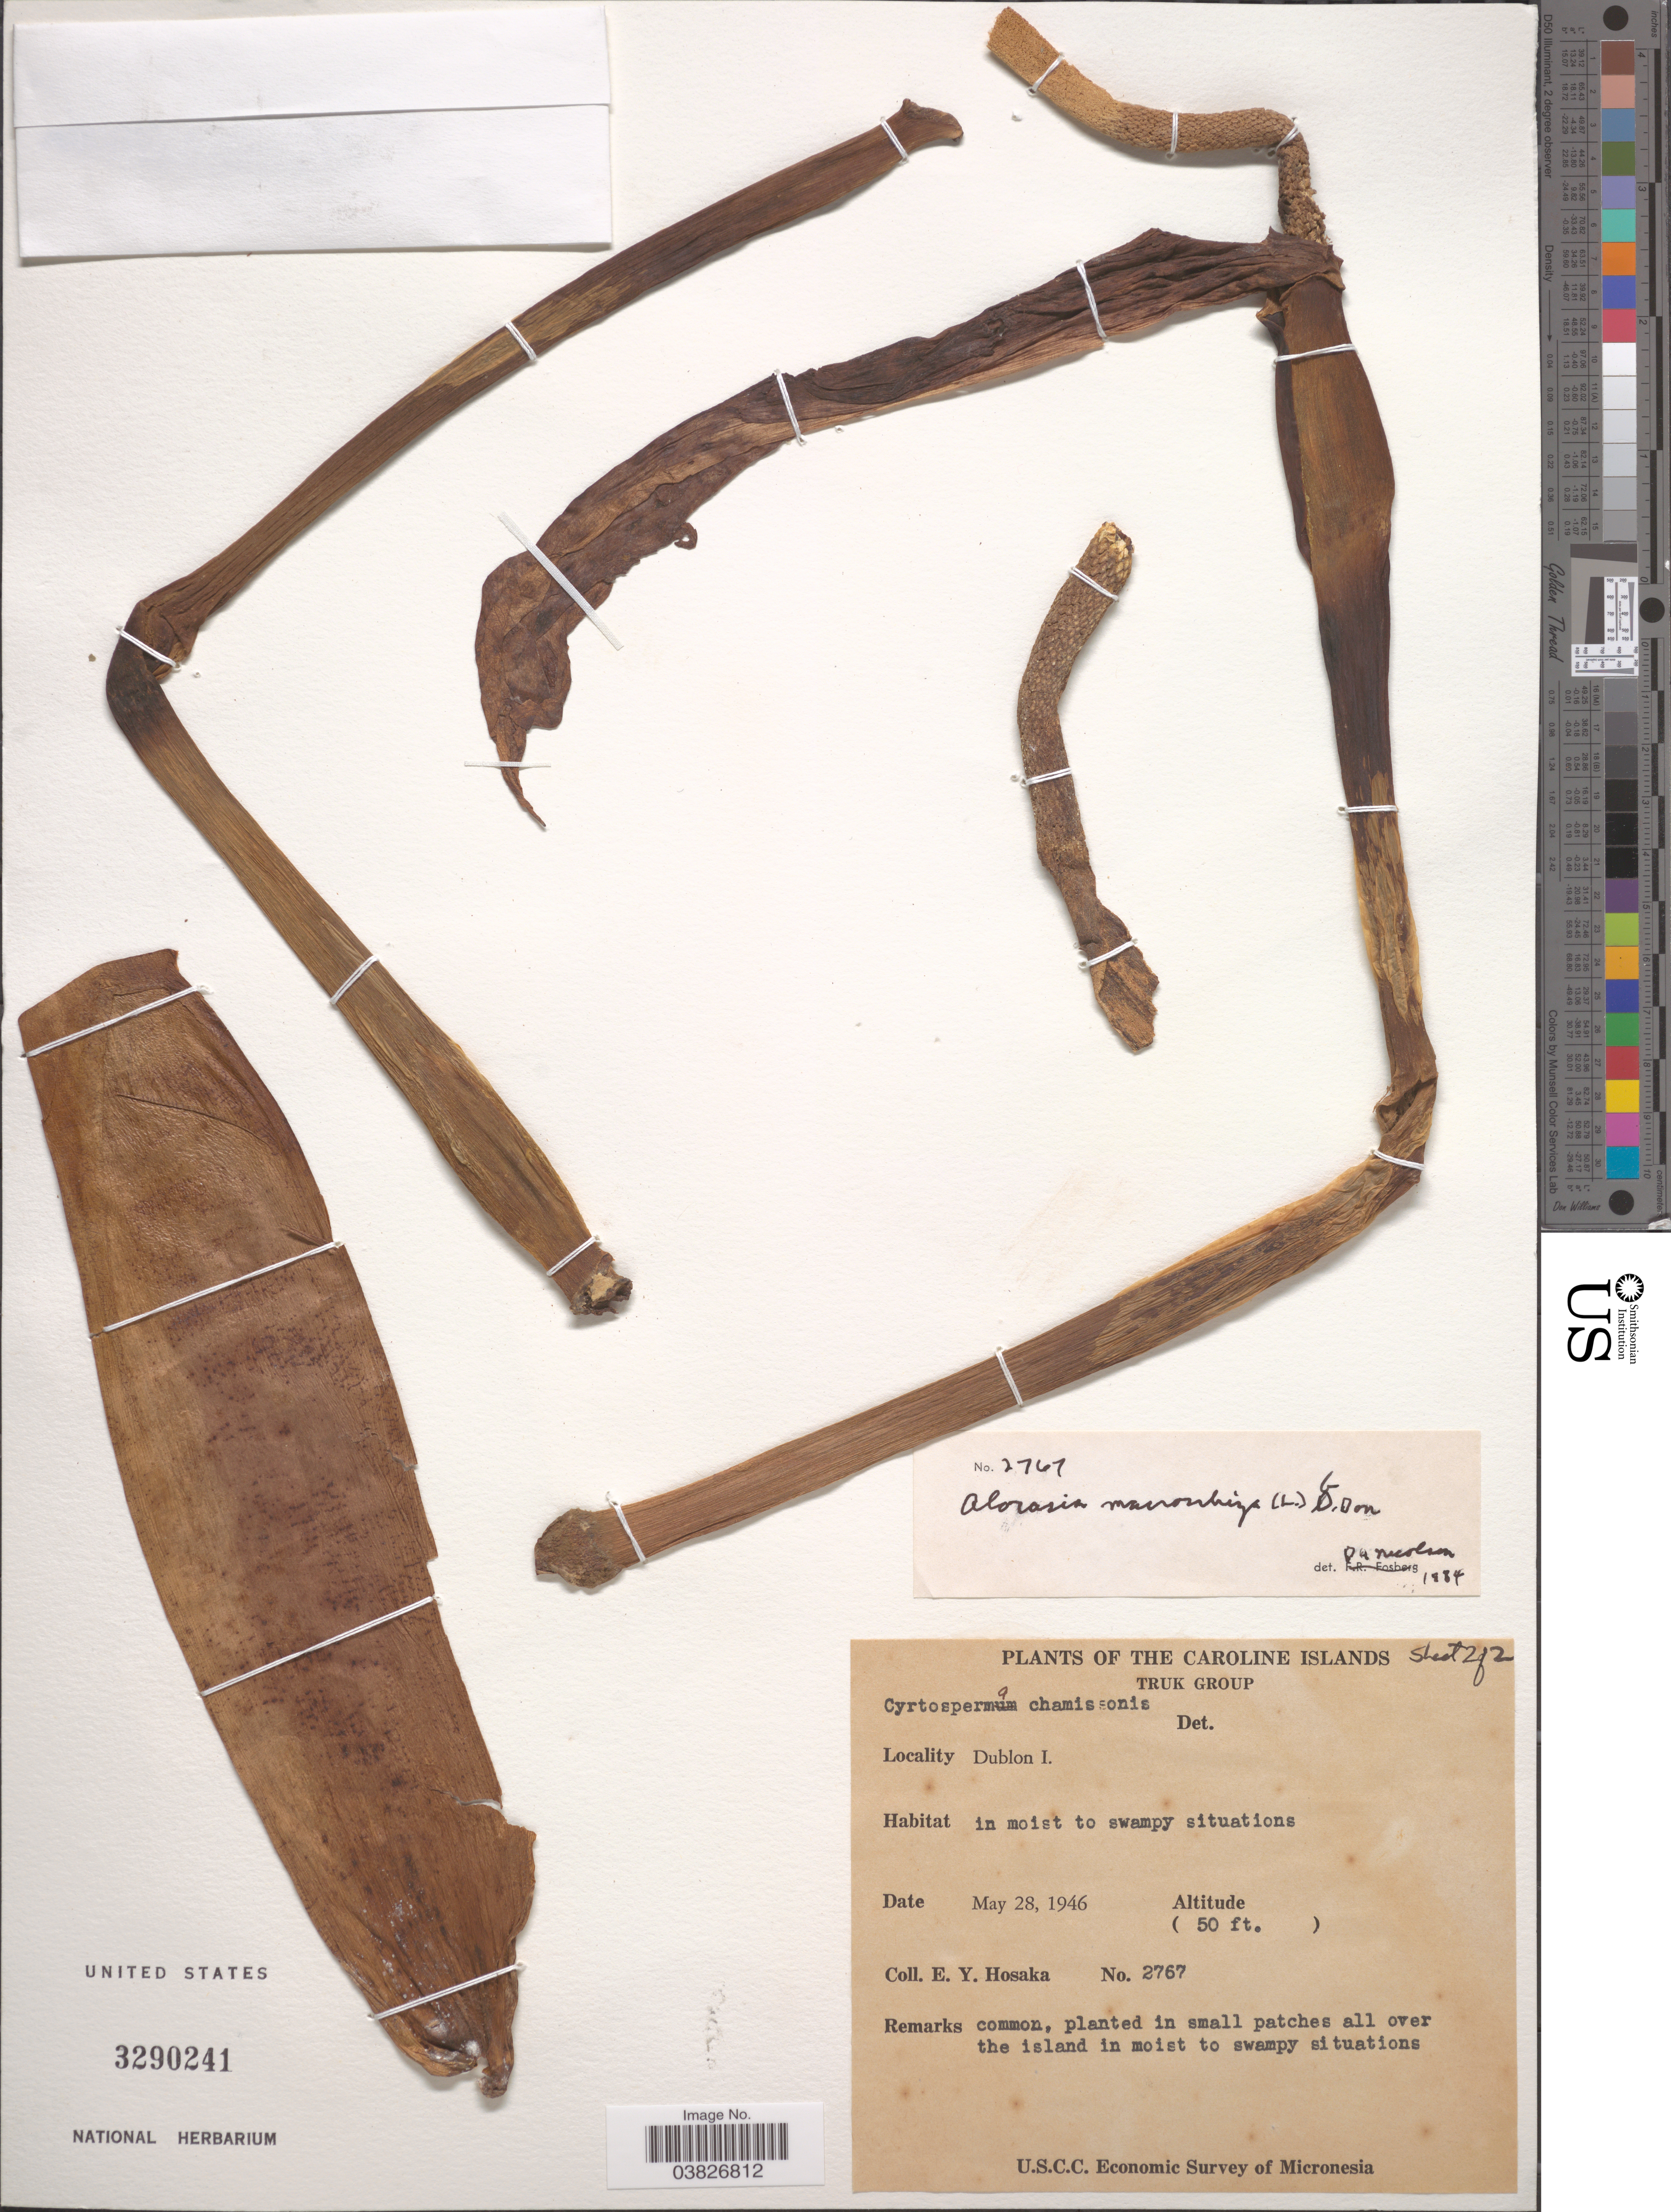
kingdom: Plantae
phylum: Tracheophyta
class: Liliopsida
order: Alismatales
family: Araceae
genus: Alocasia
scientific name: Alocasia macrorrhizos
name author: (L.) G. Don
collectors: E. Y. Hosaka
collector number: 2767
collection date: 1946-05-28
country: Micronesia, Federated States of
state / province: Truk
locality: Caroline Islands. Truk group. Dublon I.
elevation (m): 15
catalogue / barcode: US 3290241